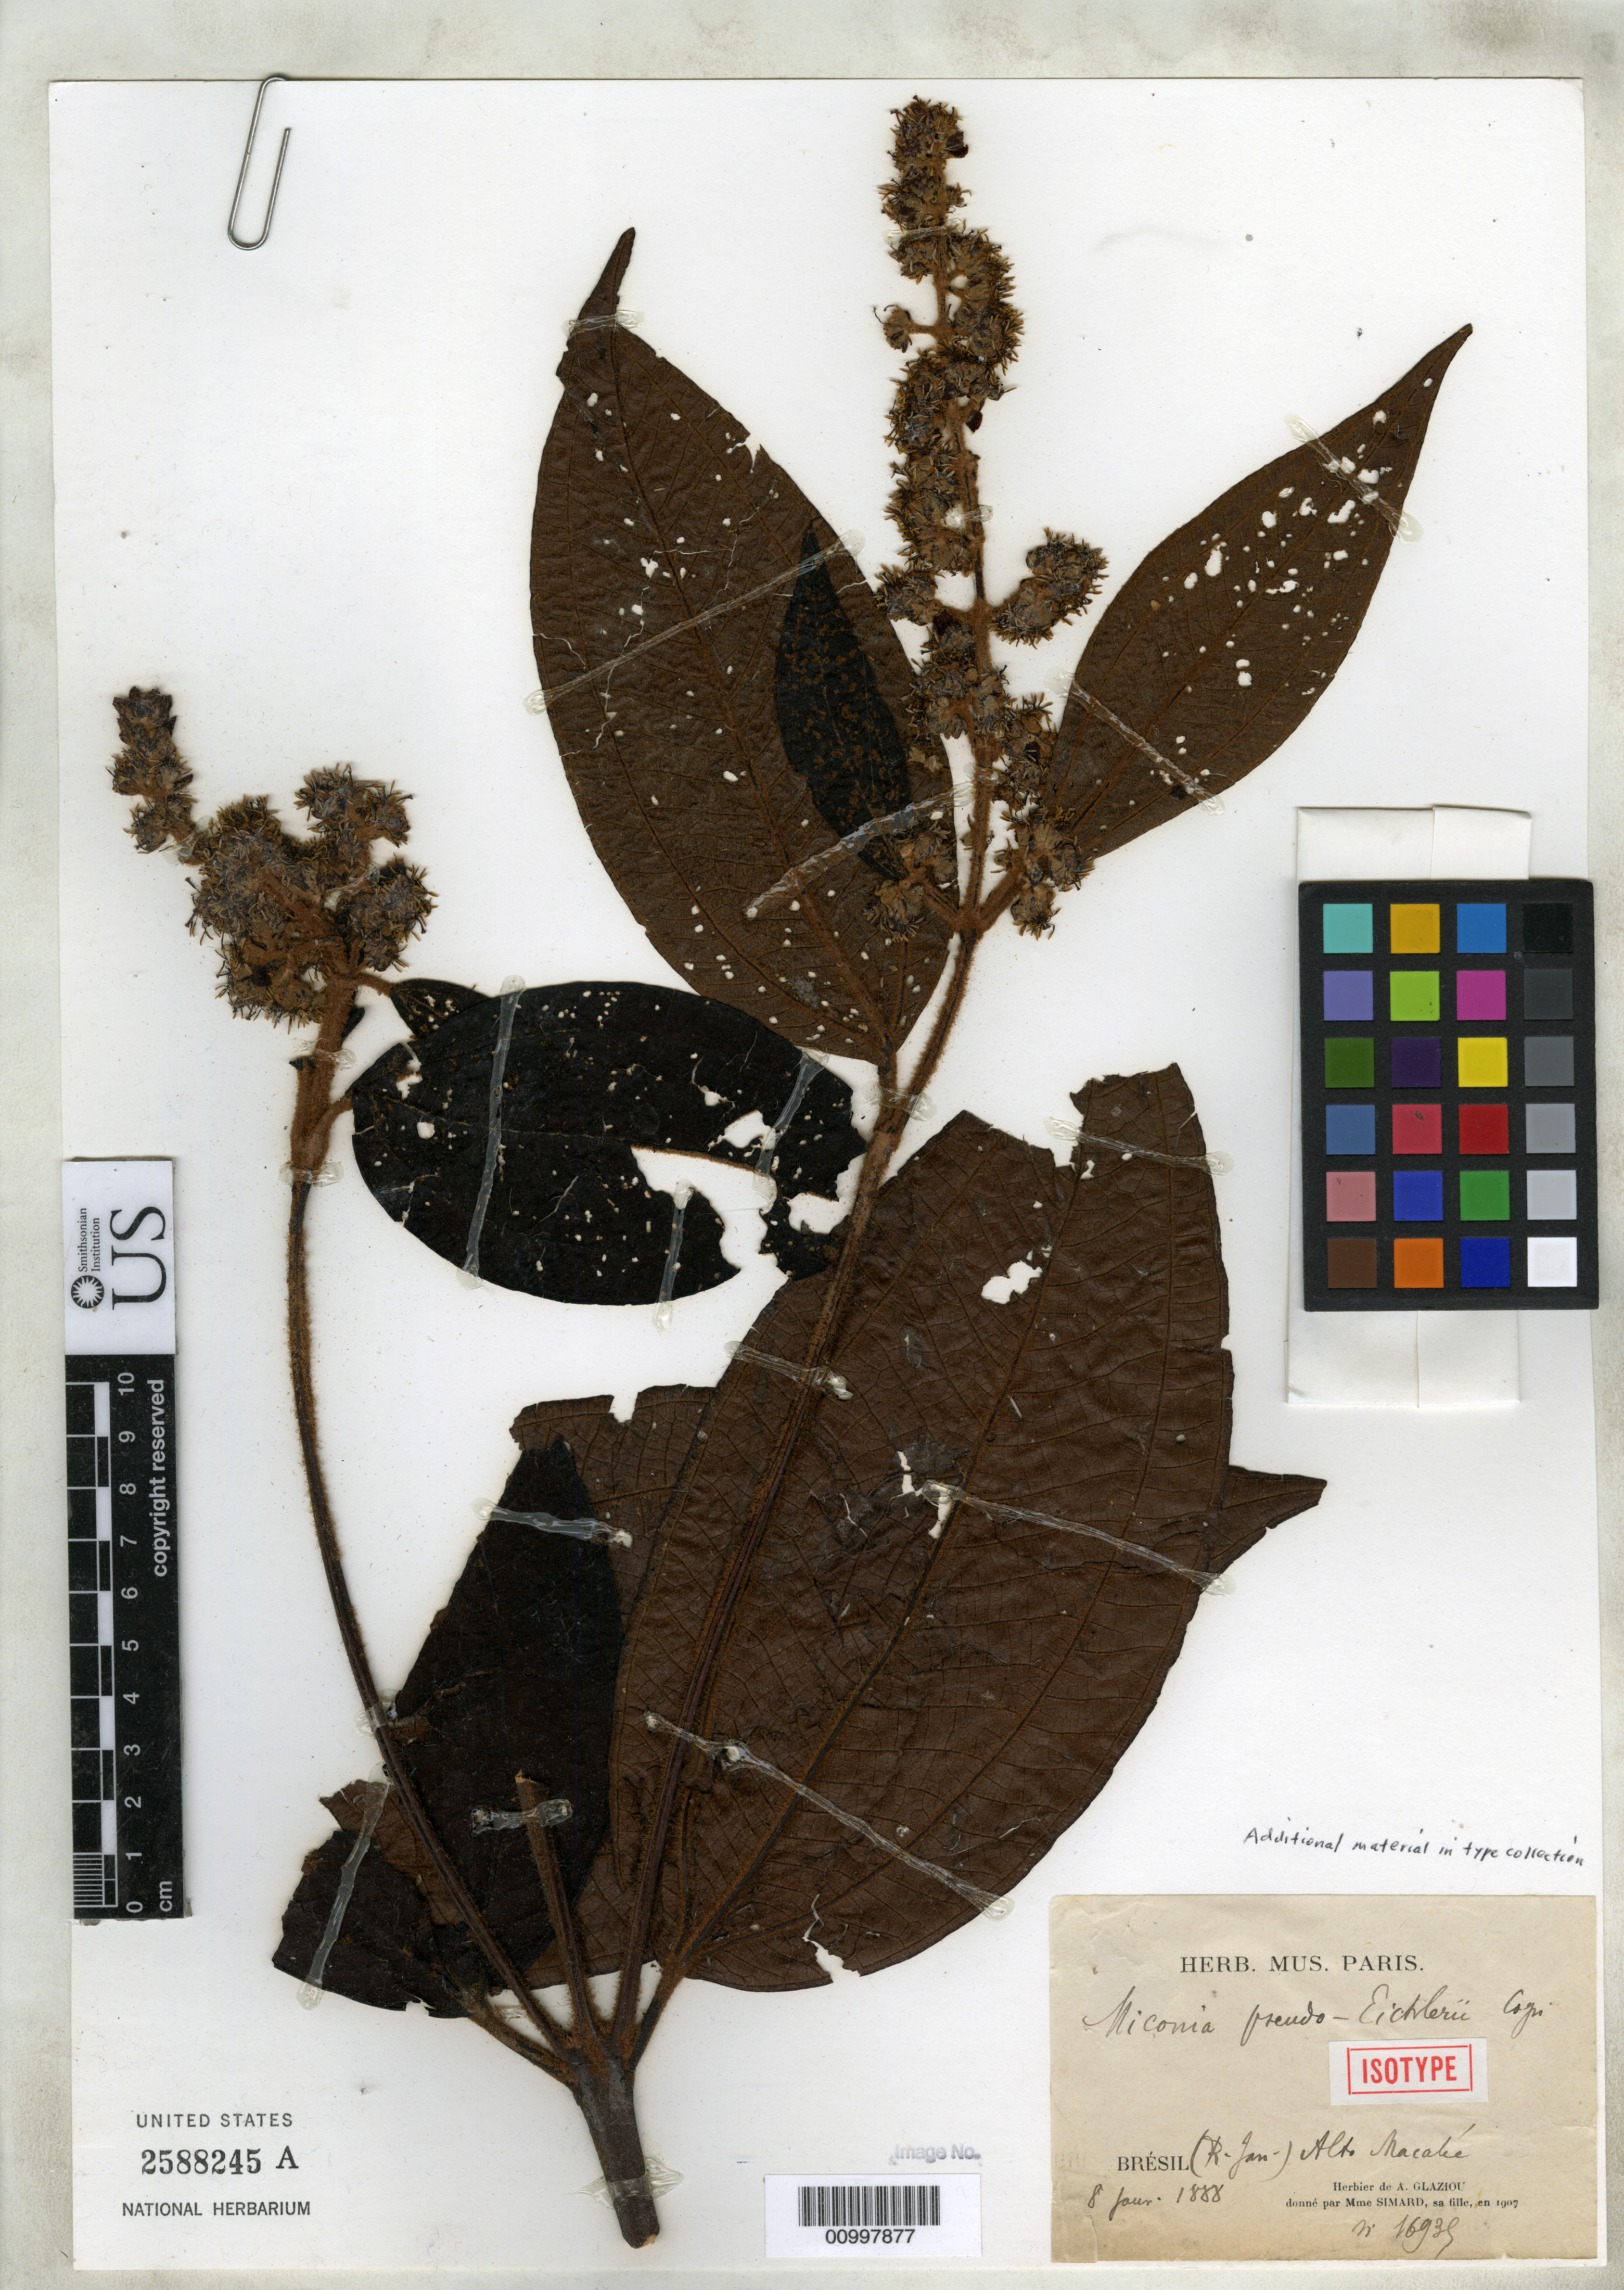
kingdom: Plantae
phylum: Tracheophyta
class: Magnoliopsida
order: Myrtales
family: Melastomataceae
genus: Miconia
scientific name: Miconia pseudoeichleri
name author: Cogn. in A. DC.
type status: Isotype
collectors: A. F. M. Glaziou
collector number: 16935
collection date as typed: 08 Jan 1888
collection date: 1888-01-08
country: Brazil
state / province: Rio de Janeiro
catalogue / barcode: US 2588245A